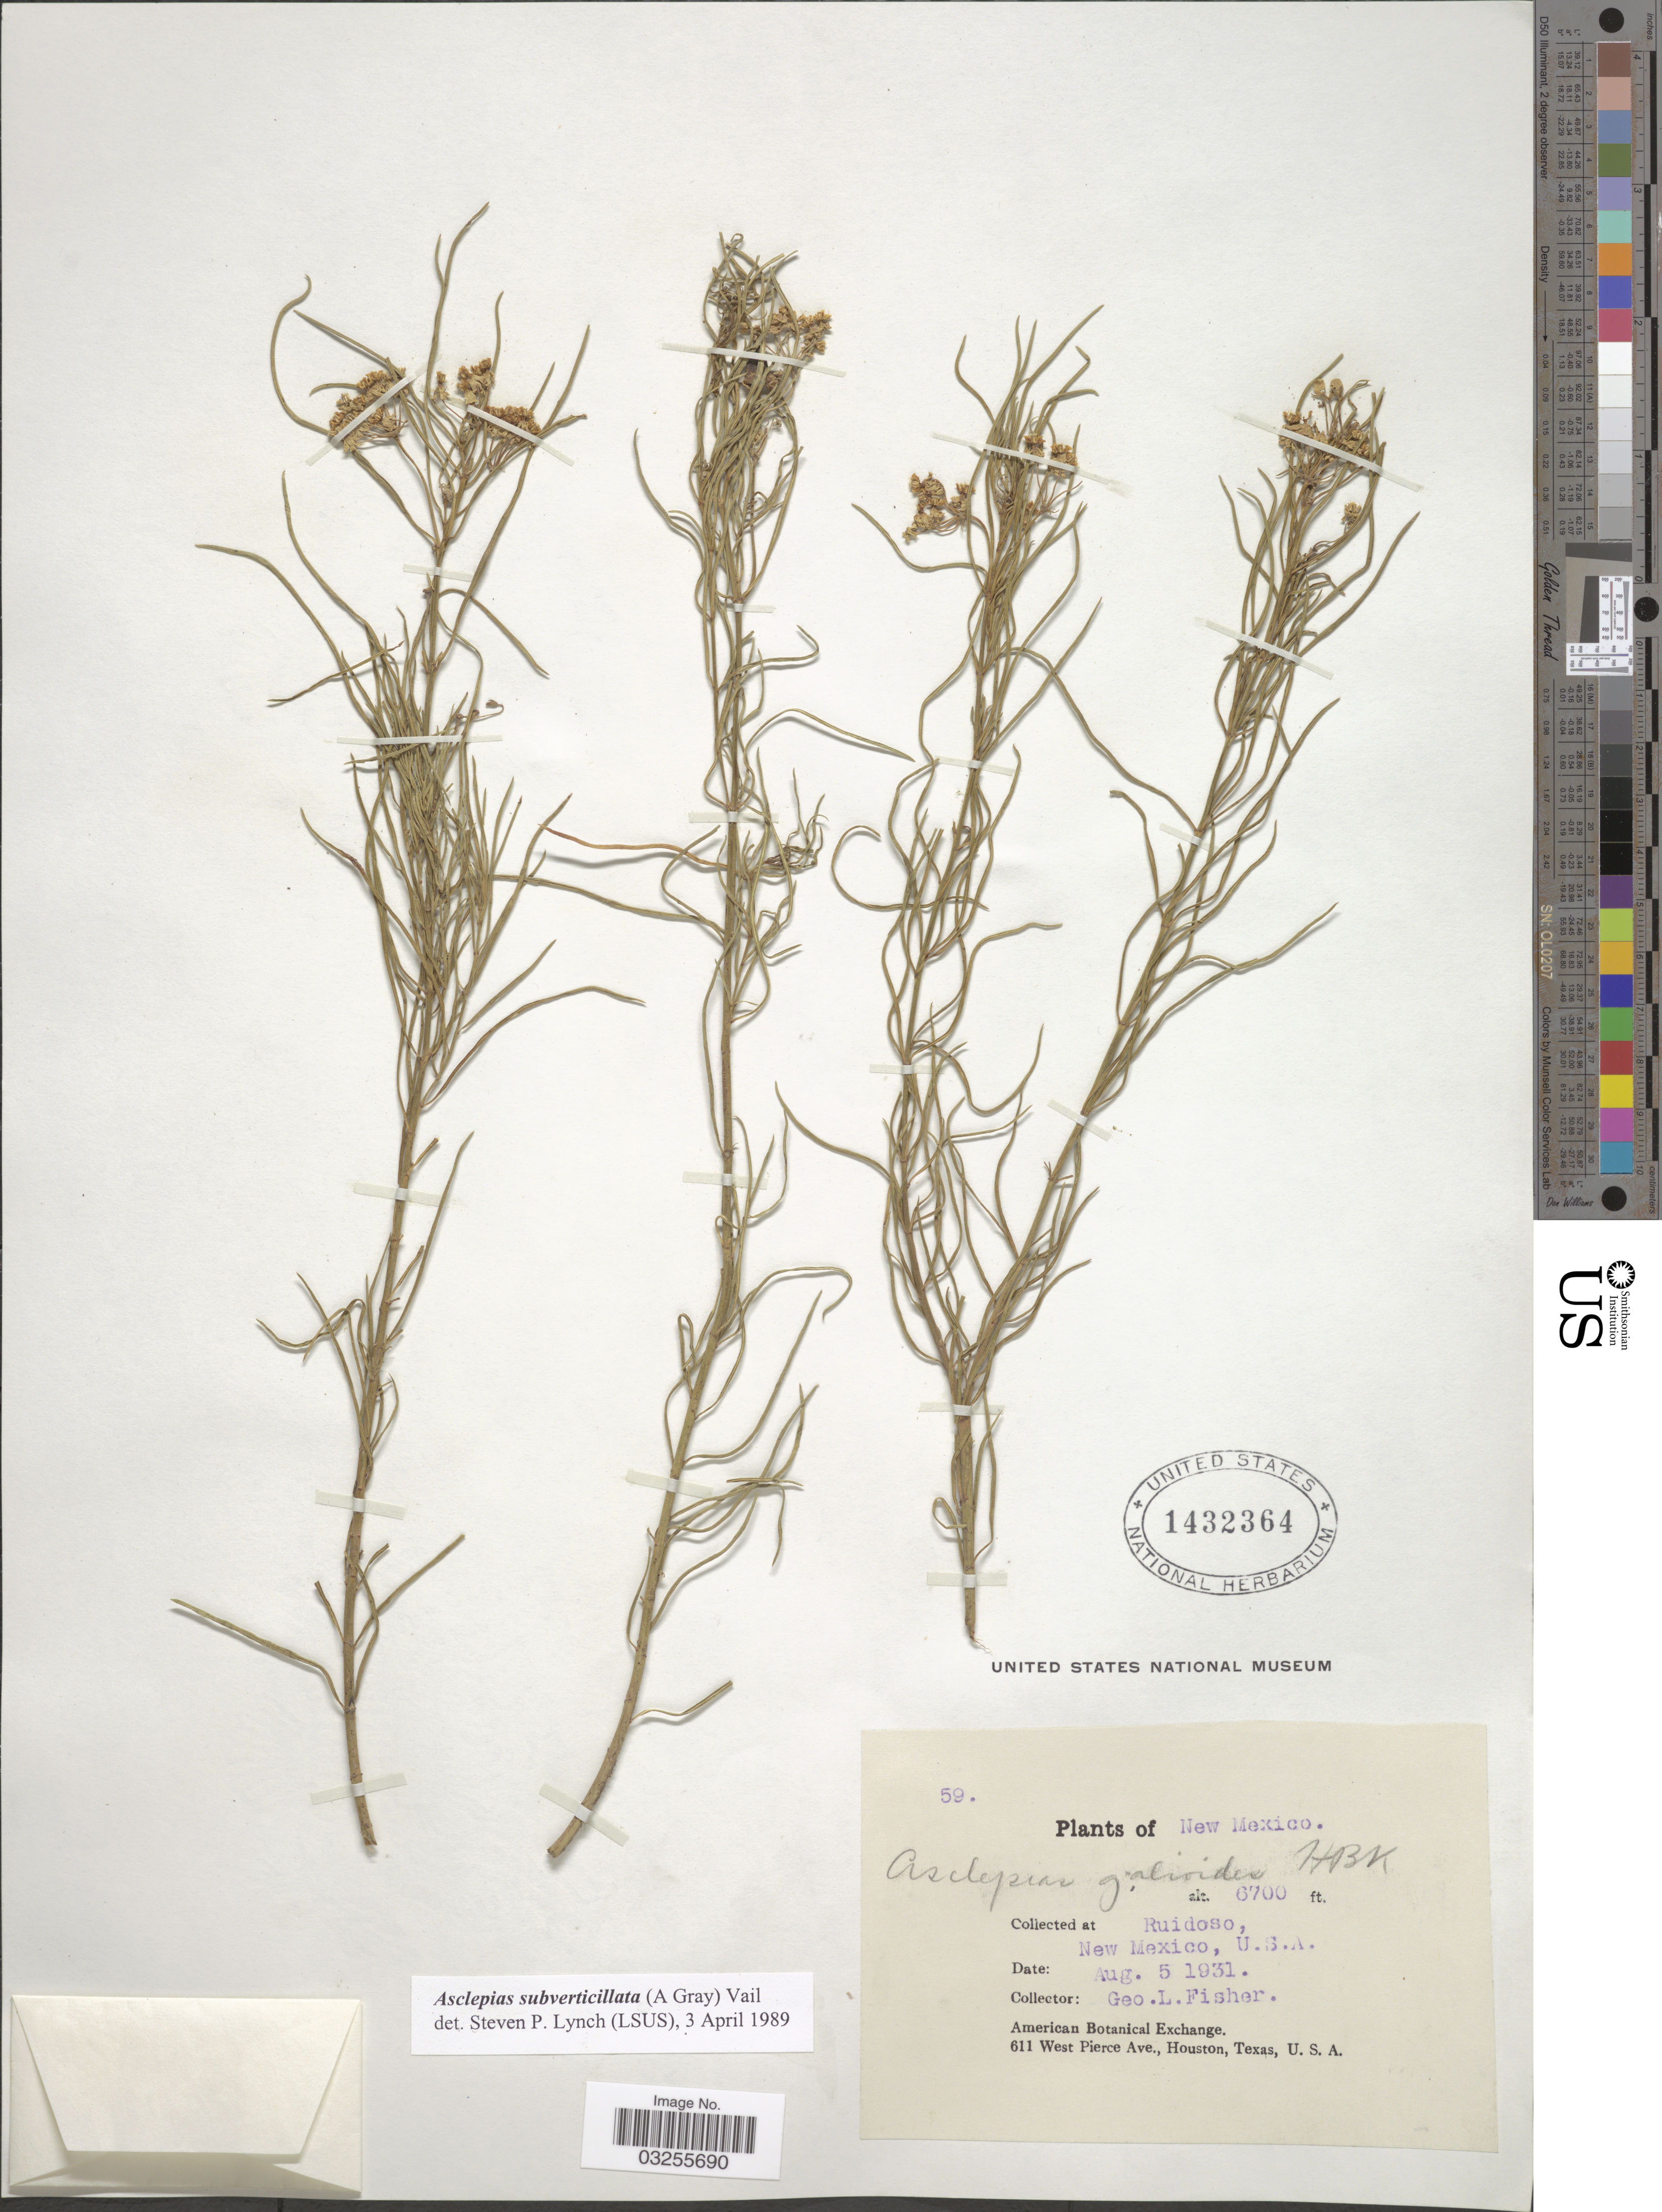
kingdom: Plantae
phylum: Tracheophyta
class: Magnoliopsida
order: Gentianales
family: Apocynaceae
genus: Asclepias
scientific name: Asclepias subverticillata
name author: (A. Gray) Vail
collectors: G. L. Fisher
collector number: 59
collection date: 1931-08-05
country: United States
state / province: New Mexico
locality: Ruidoso, U.S.A.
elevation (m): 2042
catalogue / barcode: US 1432364